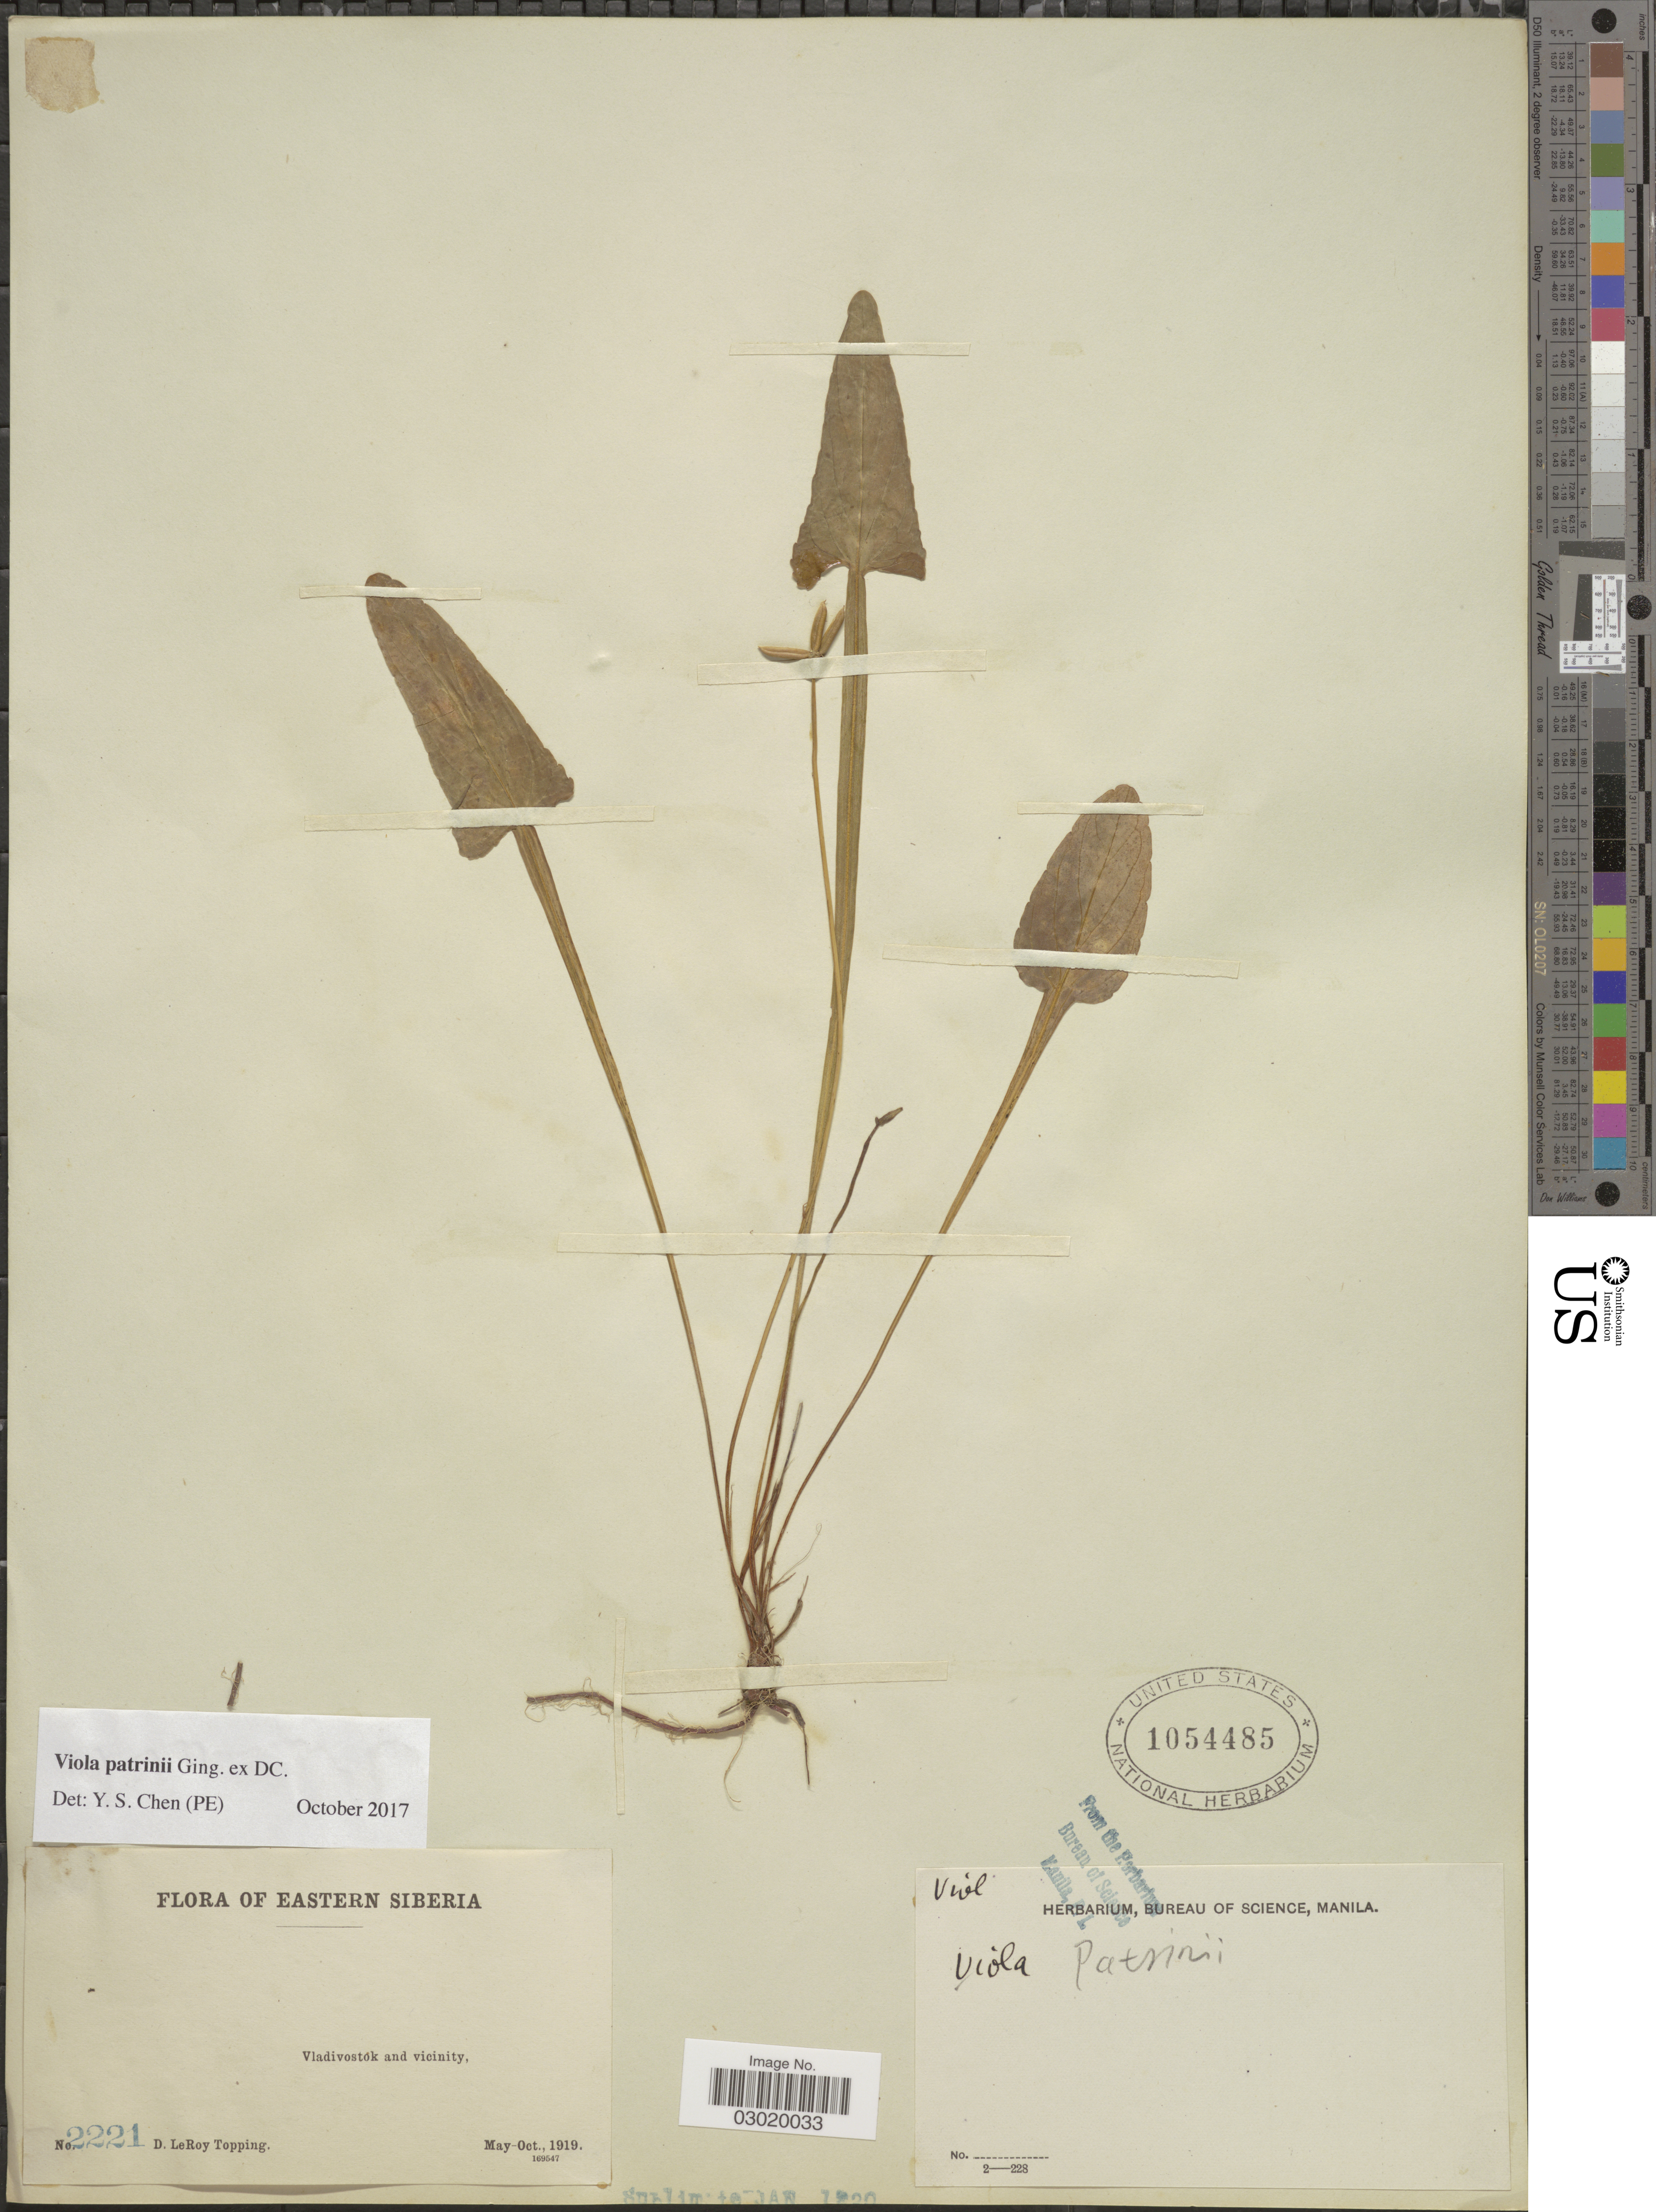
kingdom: Plantae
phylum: Tracheophyta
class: Magnoliopsida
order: Malpighiales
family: Violaceae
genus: Viola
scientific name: Viola patrinii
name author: DC.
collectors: D. L. Topping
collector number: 2221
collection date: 1919-05/1919-10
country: Russian Federation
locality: Eastern Siberia. Vladivostok and vicinity.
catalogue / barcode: US 1054485